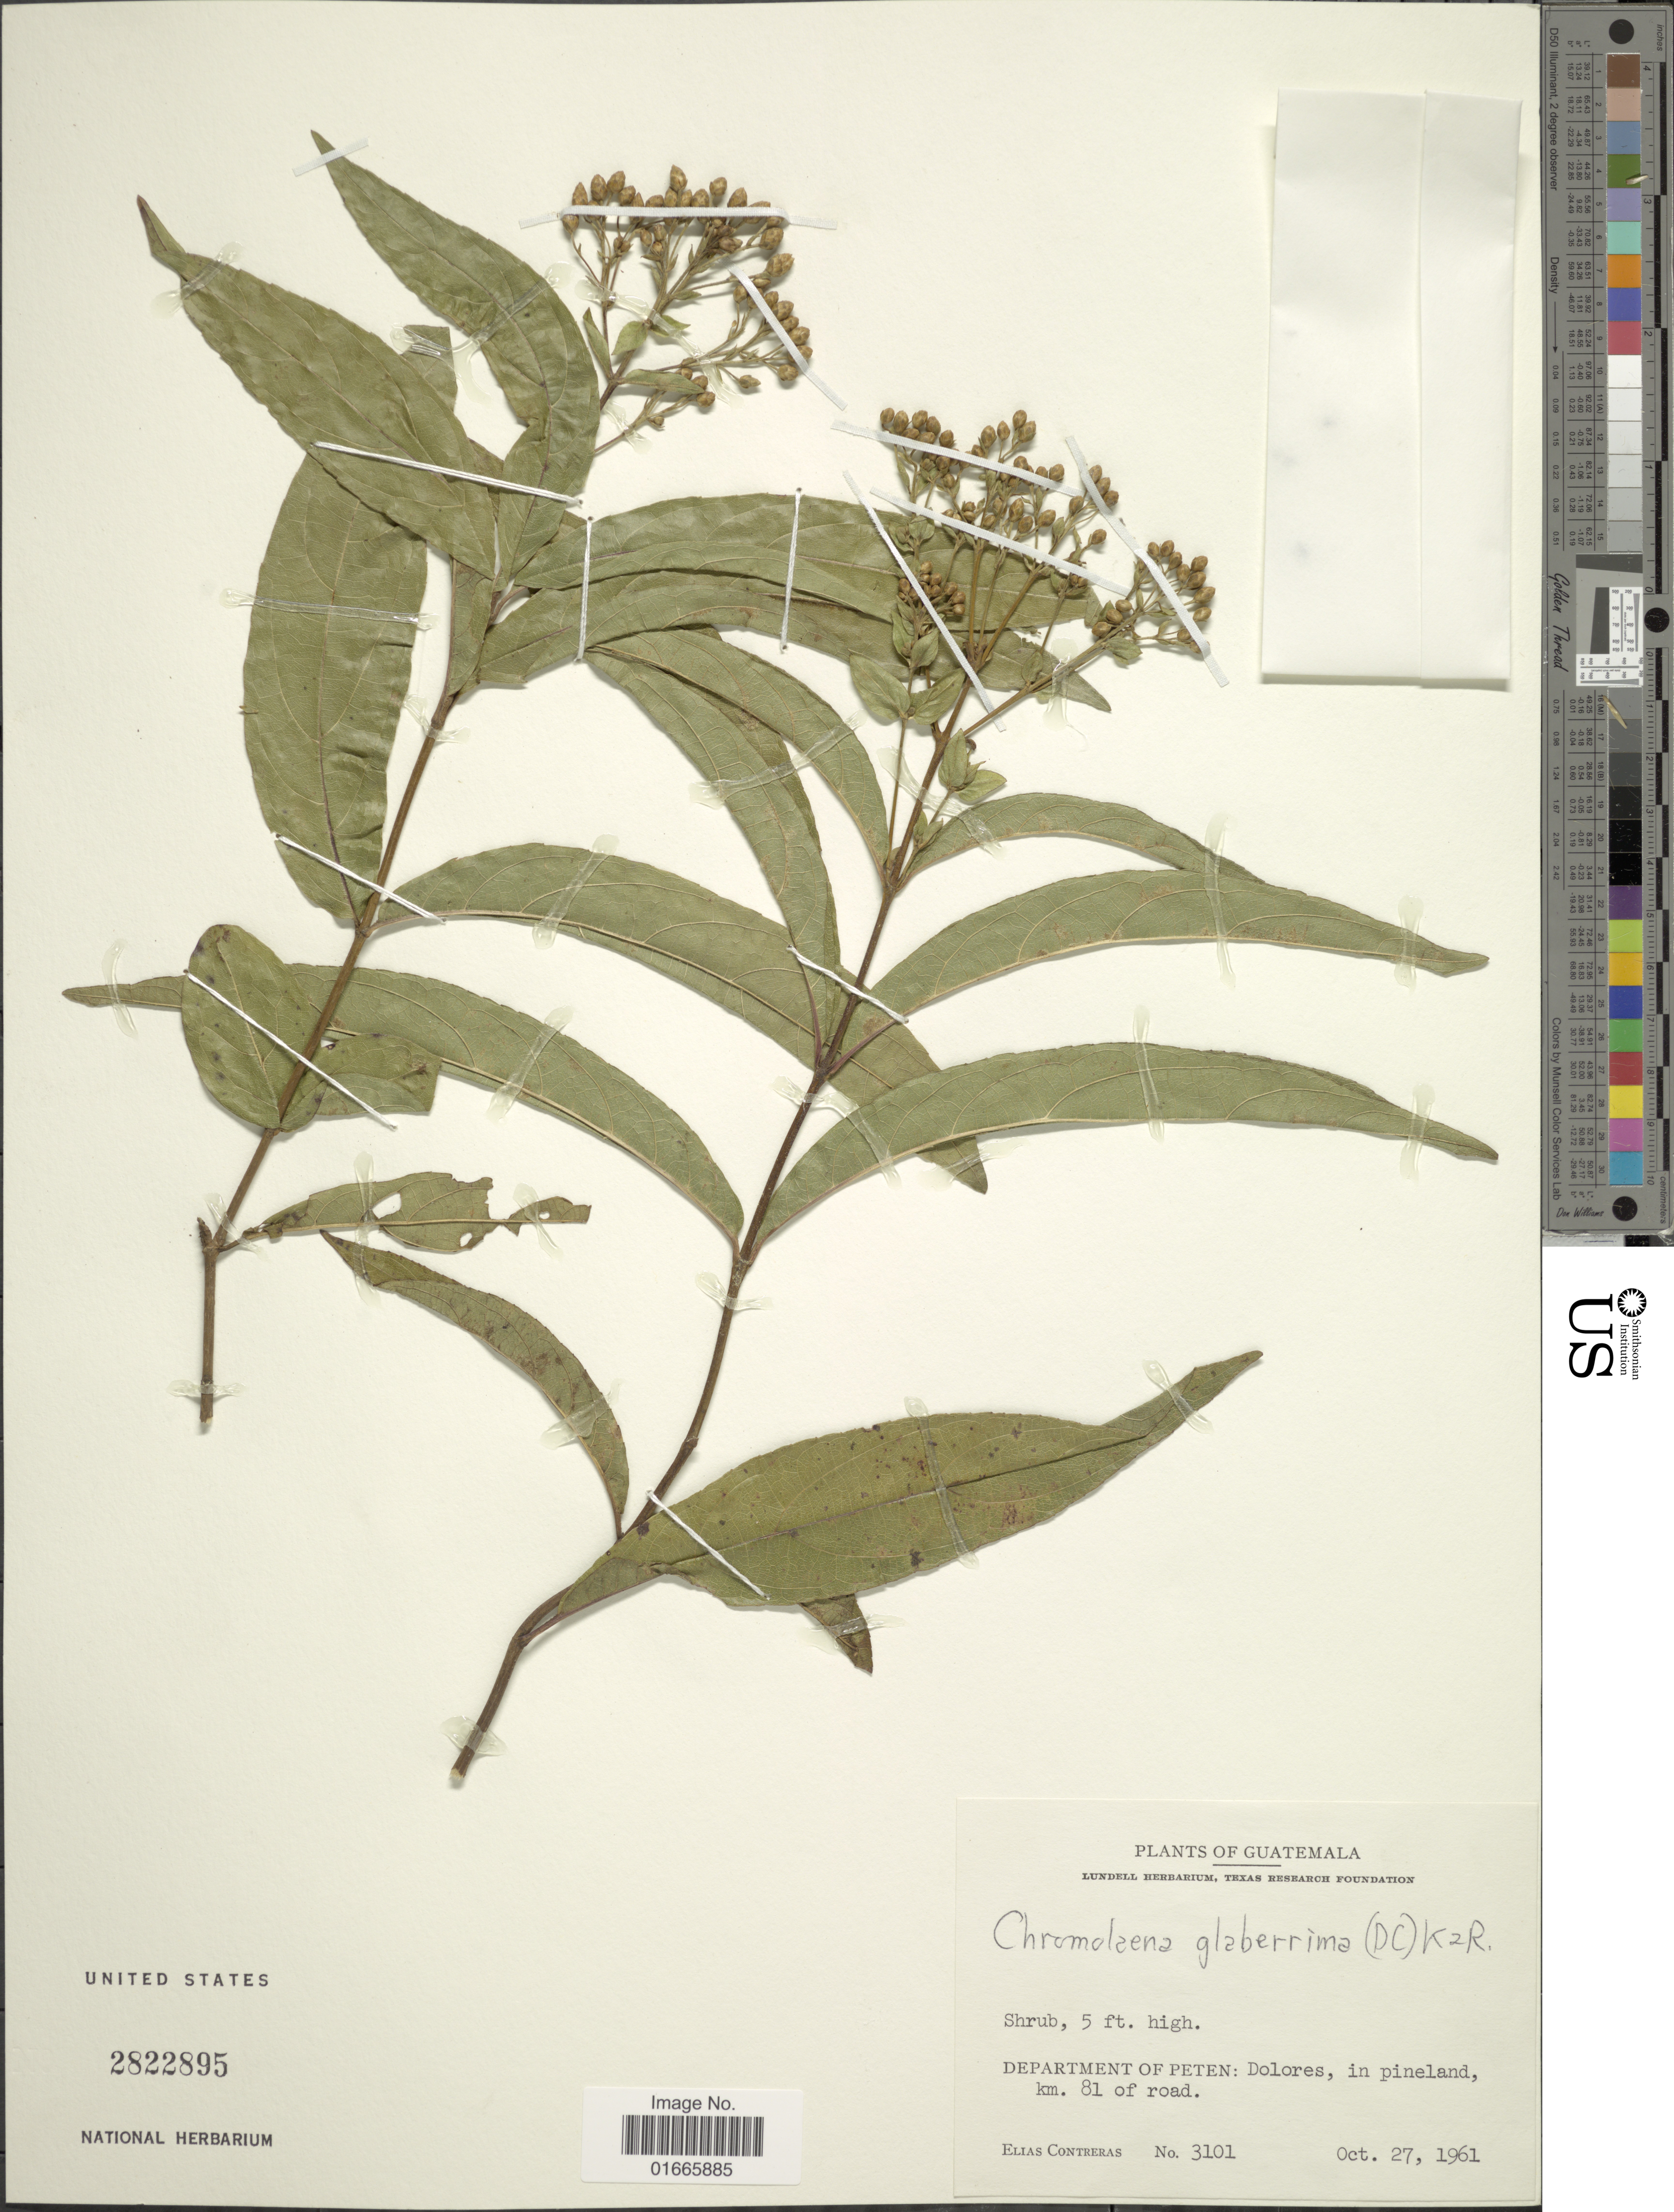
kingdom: Plantae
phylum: Tracheophyta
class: Magnoliopsida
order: Asterales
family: Asteraceae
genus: Chromolaena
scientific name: Chromolaena glaberrima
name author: (DC.) R.M. King & H. Rob.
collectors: E. Contreras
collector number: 3101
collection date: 1961-10-27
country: Guatemala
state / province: El Petén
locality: Department of Peten; Dolores, in pineland, km. 81 of road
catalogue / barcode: US 2822895